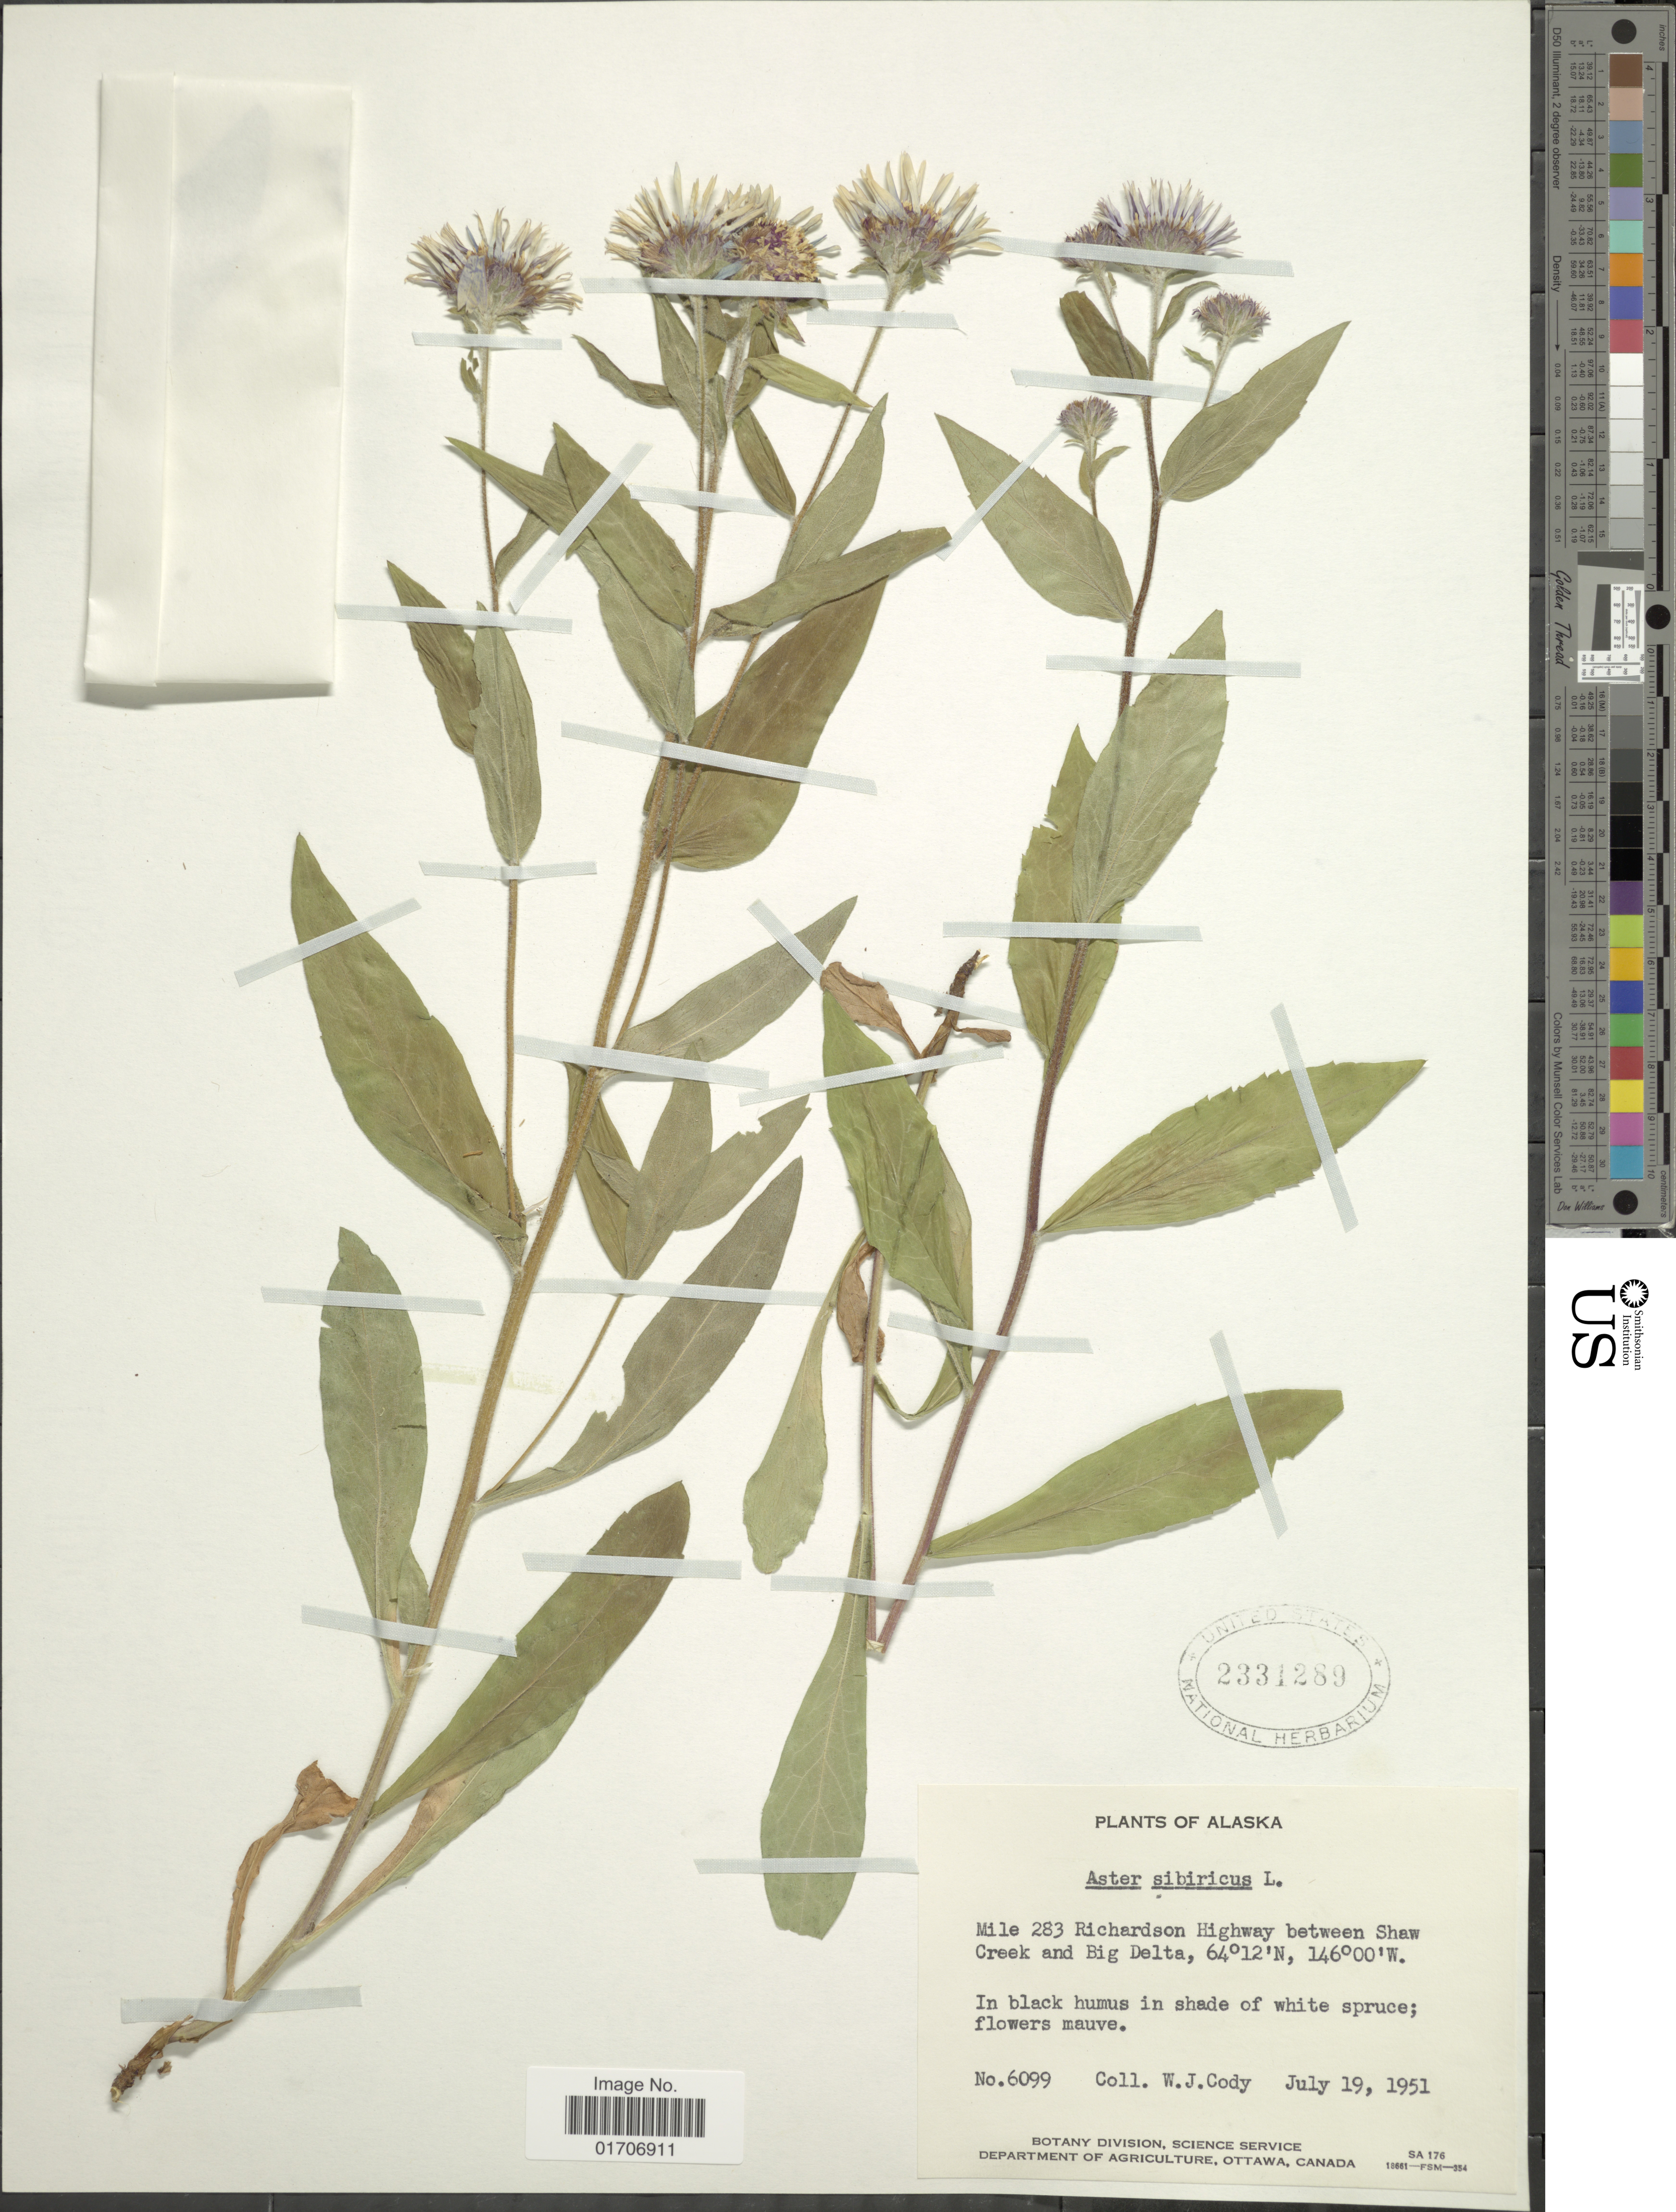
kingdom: Plantae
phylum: Tracheophyta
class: Magnoliopsida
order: Asterales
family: Asteraceae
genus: Eurybia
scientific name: Eurybia sibirica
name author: (L.) G.L. Nesom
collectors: W. Cody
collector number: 6099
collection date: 1951-07-19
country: United States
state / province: Alaska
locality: Mile 283 Richardson Highway between Shaw Creek and Big Delta.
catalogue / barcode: US 2331289